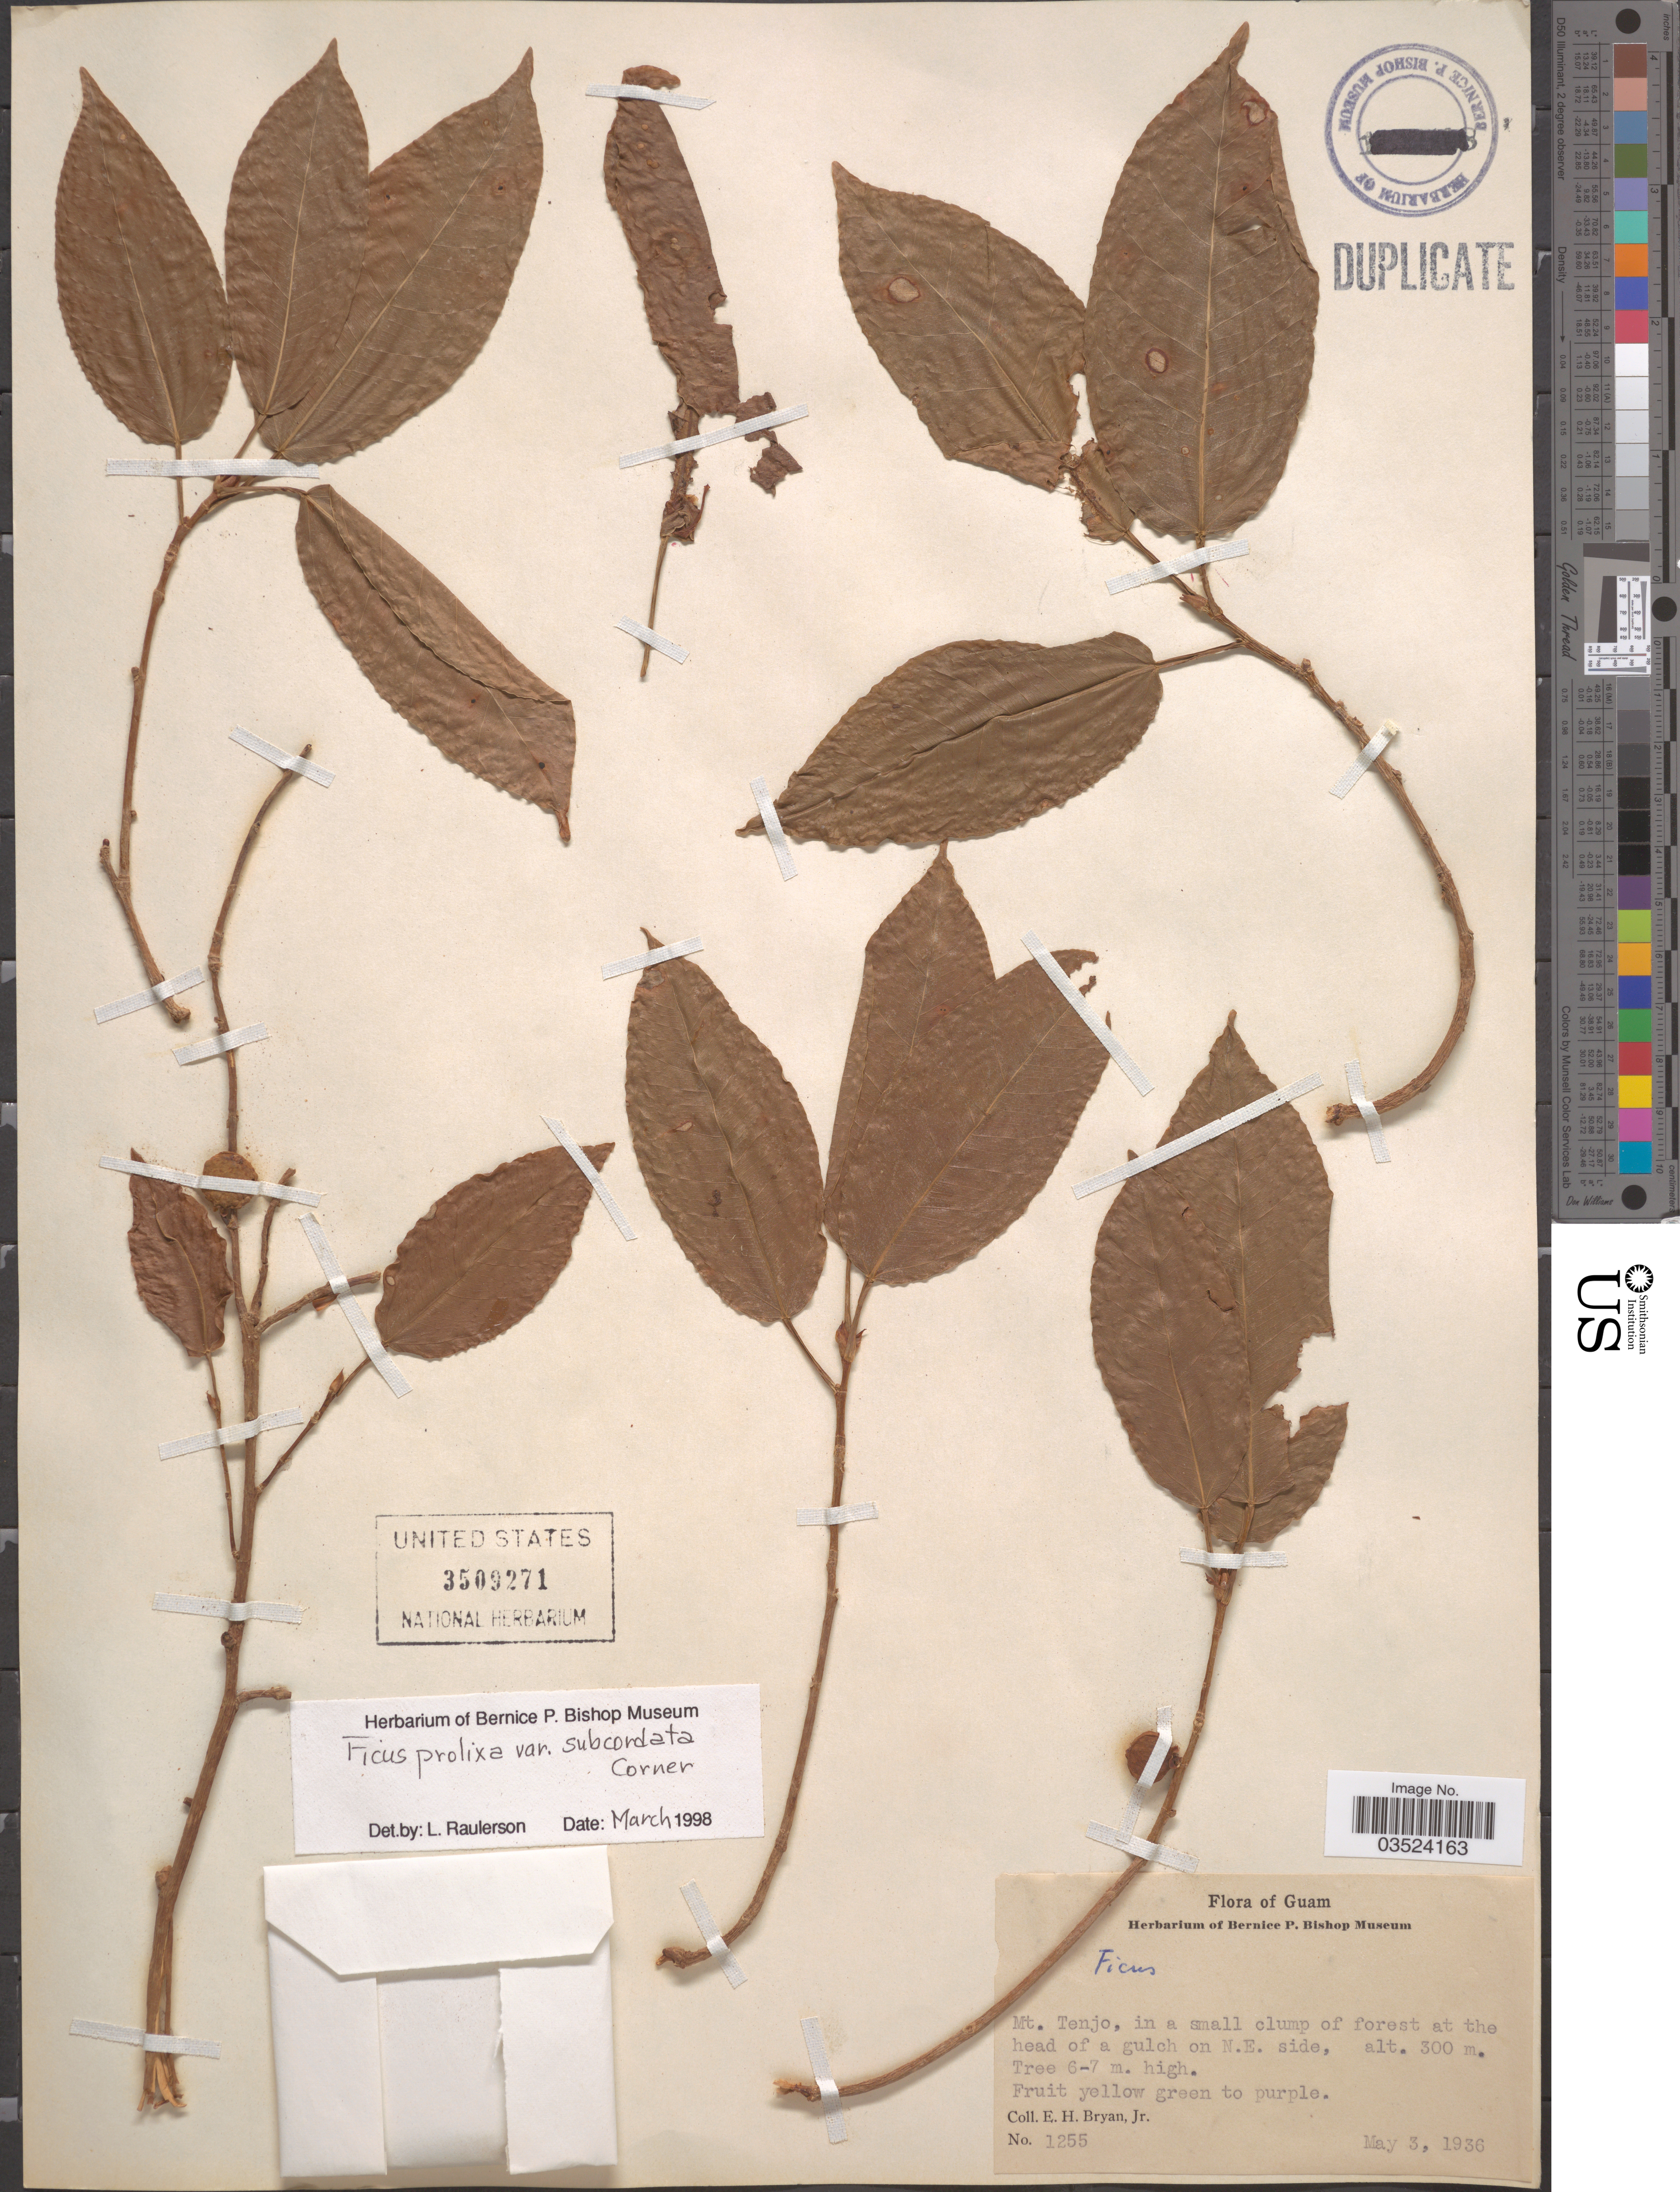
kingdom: Plantae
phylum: Tracheophyta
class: Magnoliopsida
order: Rosales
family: Moraceae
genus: Ficus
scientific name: Ficus prolixa var. subcordata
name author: Corner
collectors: E. Bryan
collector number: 1255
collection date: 1936-05-03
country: Guam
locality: Mt. Tenjo, in a small clump of forest at the head of a gulch on N.E. side.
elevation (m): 300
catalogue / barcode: US 3509271